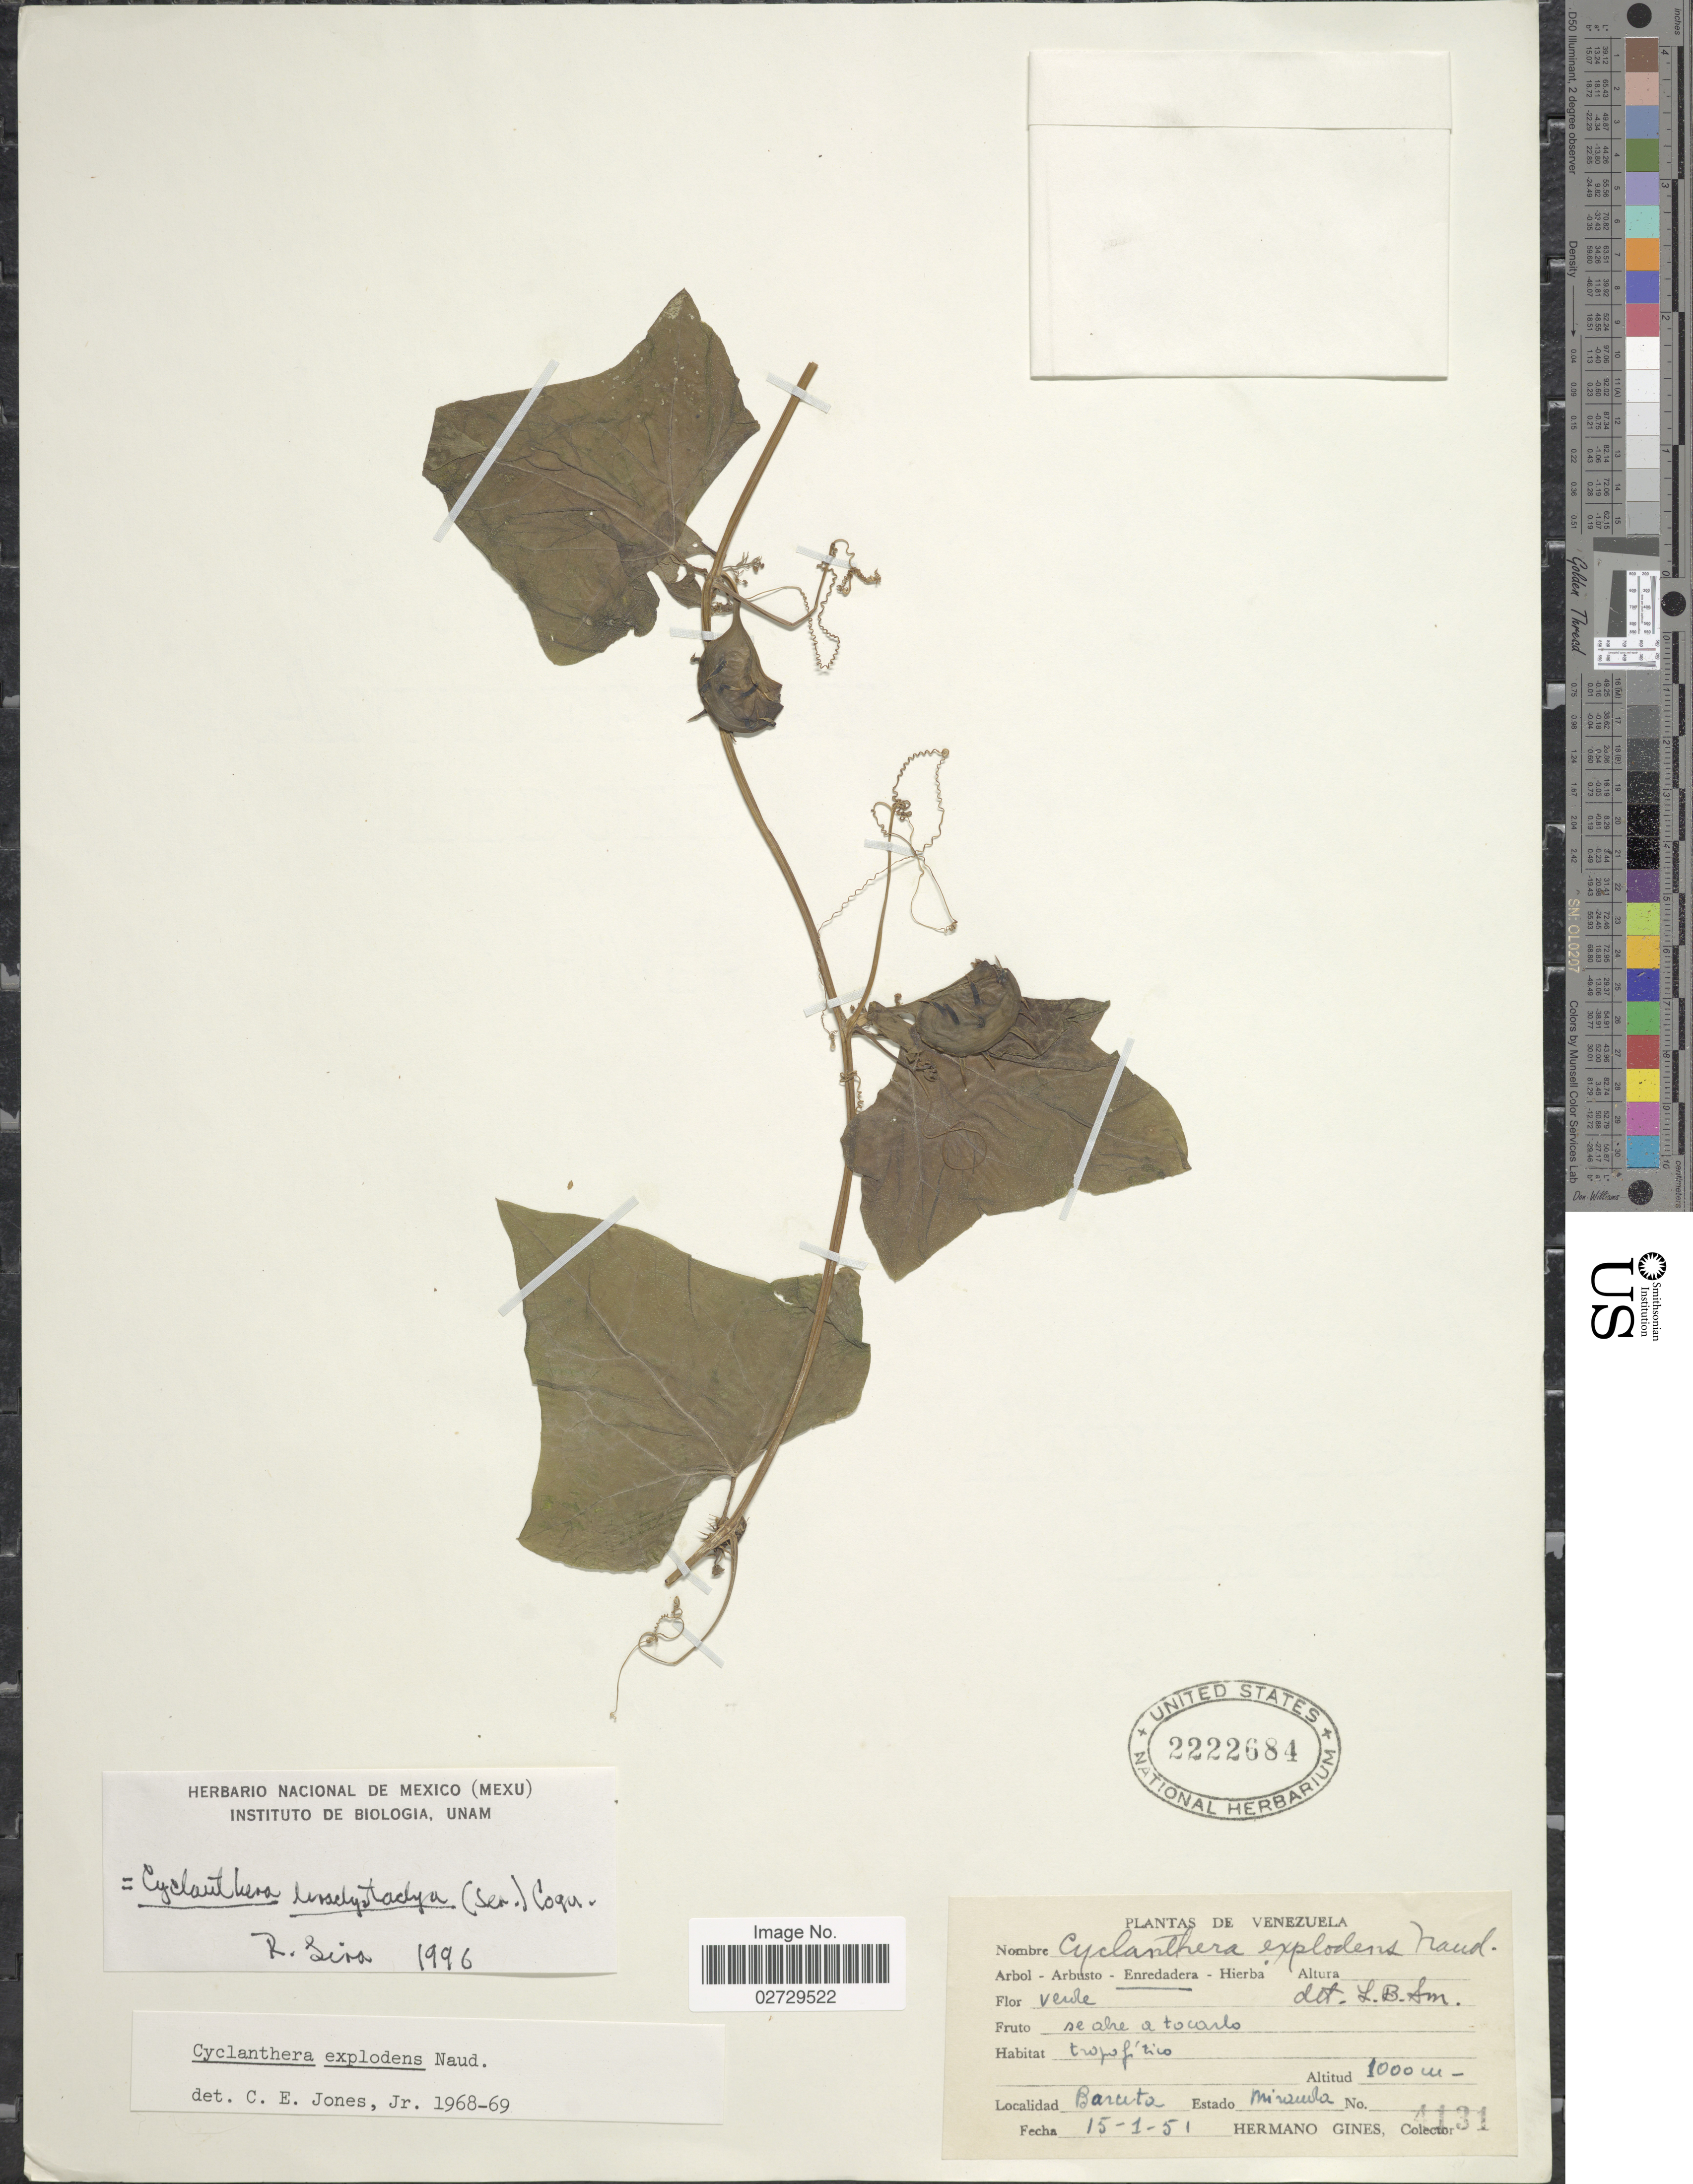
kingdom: Plantae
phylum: Tracheophyta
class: Magnoliopsida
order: Cucurbitales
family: Cucurbitaceae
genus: Cyclanthera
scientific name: Cyclanthera brachystachya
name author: (DC.) Cogn.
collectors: Bro. Gines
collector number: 4131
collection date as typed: Transcribed d/m/y: 15/1/51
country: Venezuela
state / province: Miranda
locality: Baruta, Estado Miranda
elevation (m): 1000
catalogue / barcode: US 2222684